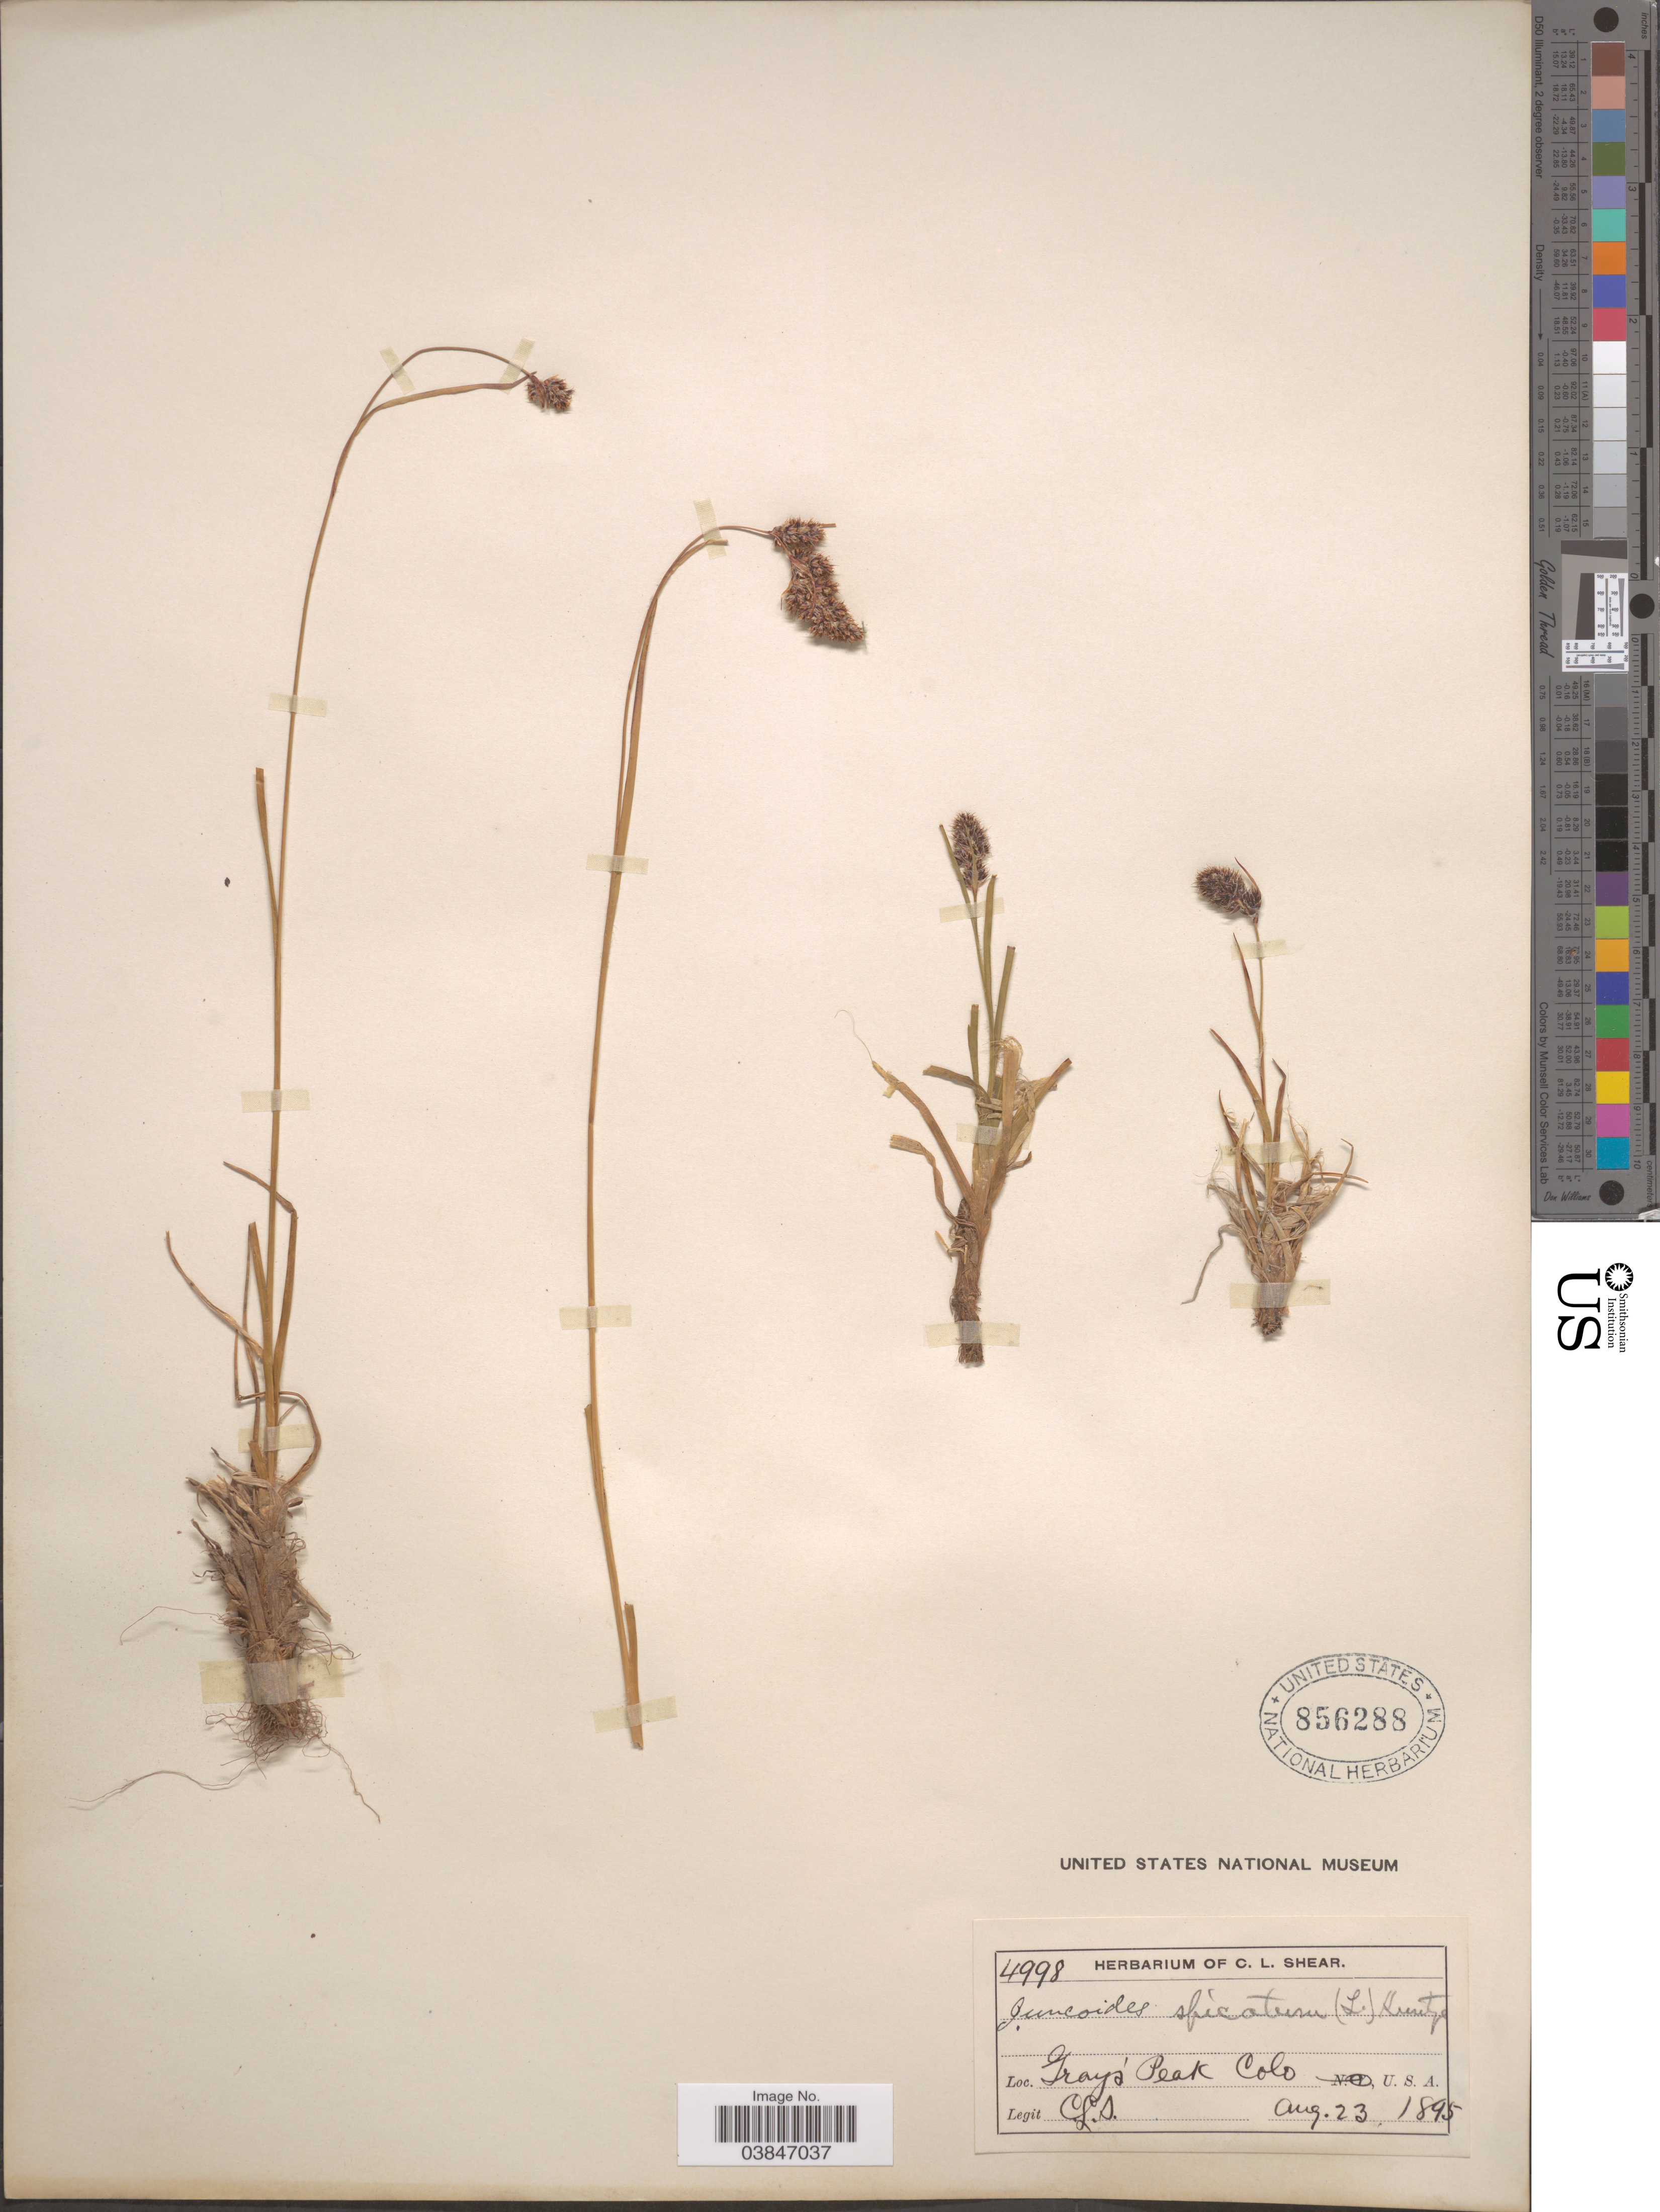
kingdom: Plantae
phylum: Tracheophyta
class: Liliopsida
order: Poales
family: Juncaceae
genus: Luzula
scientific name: Luzula spicata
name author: (L.) DC.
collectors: C. L. Shear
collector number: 4998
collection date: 1895-08-23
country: United States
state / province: Colorado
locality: Gray's Peak.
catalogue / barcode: US 856288